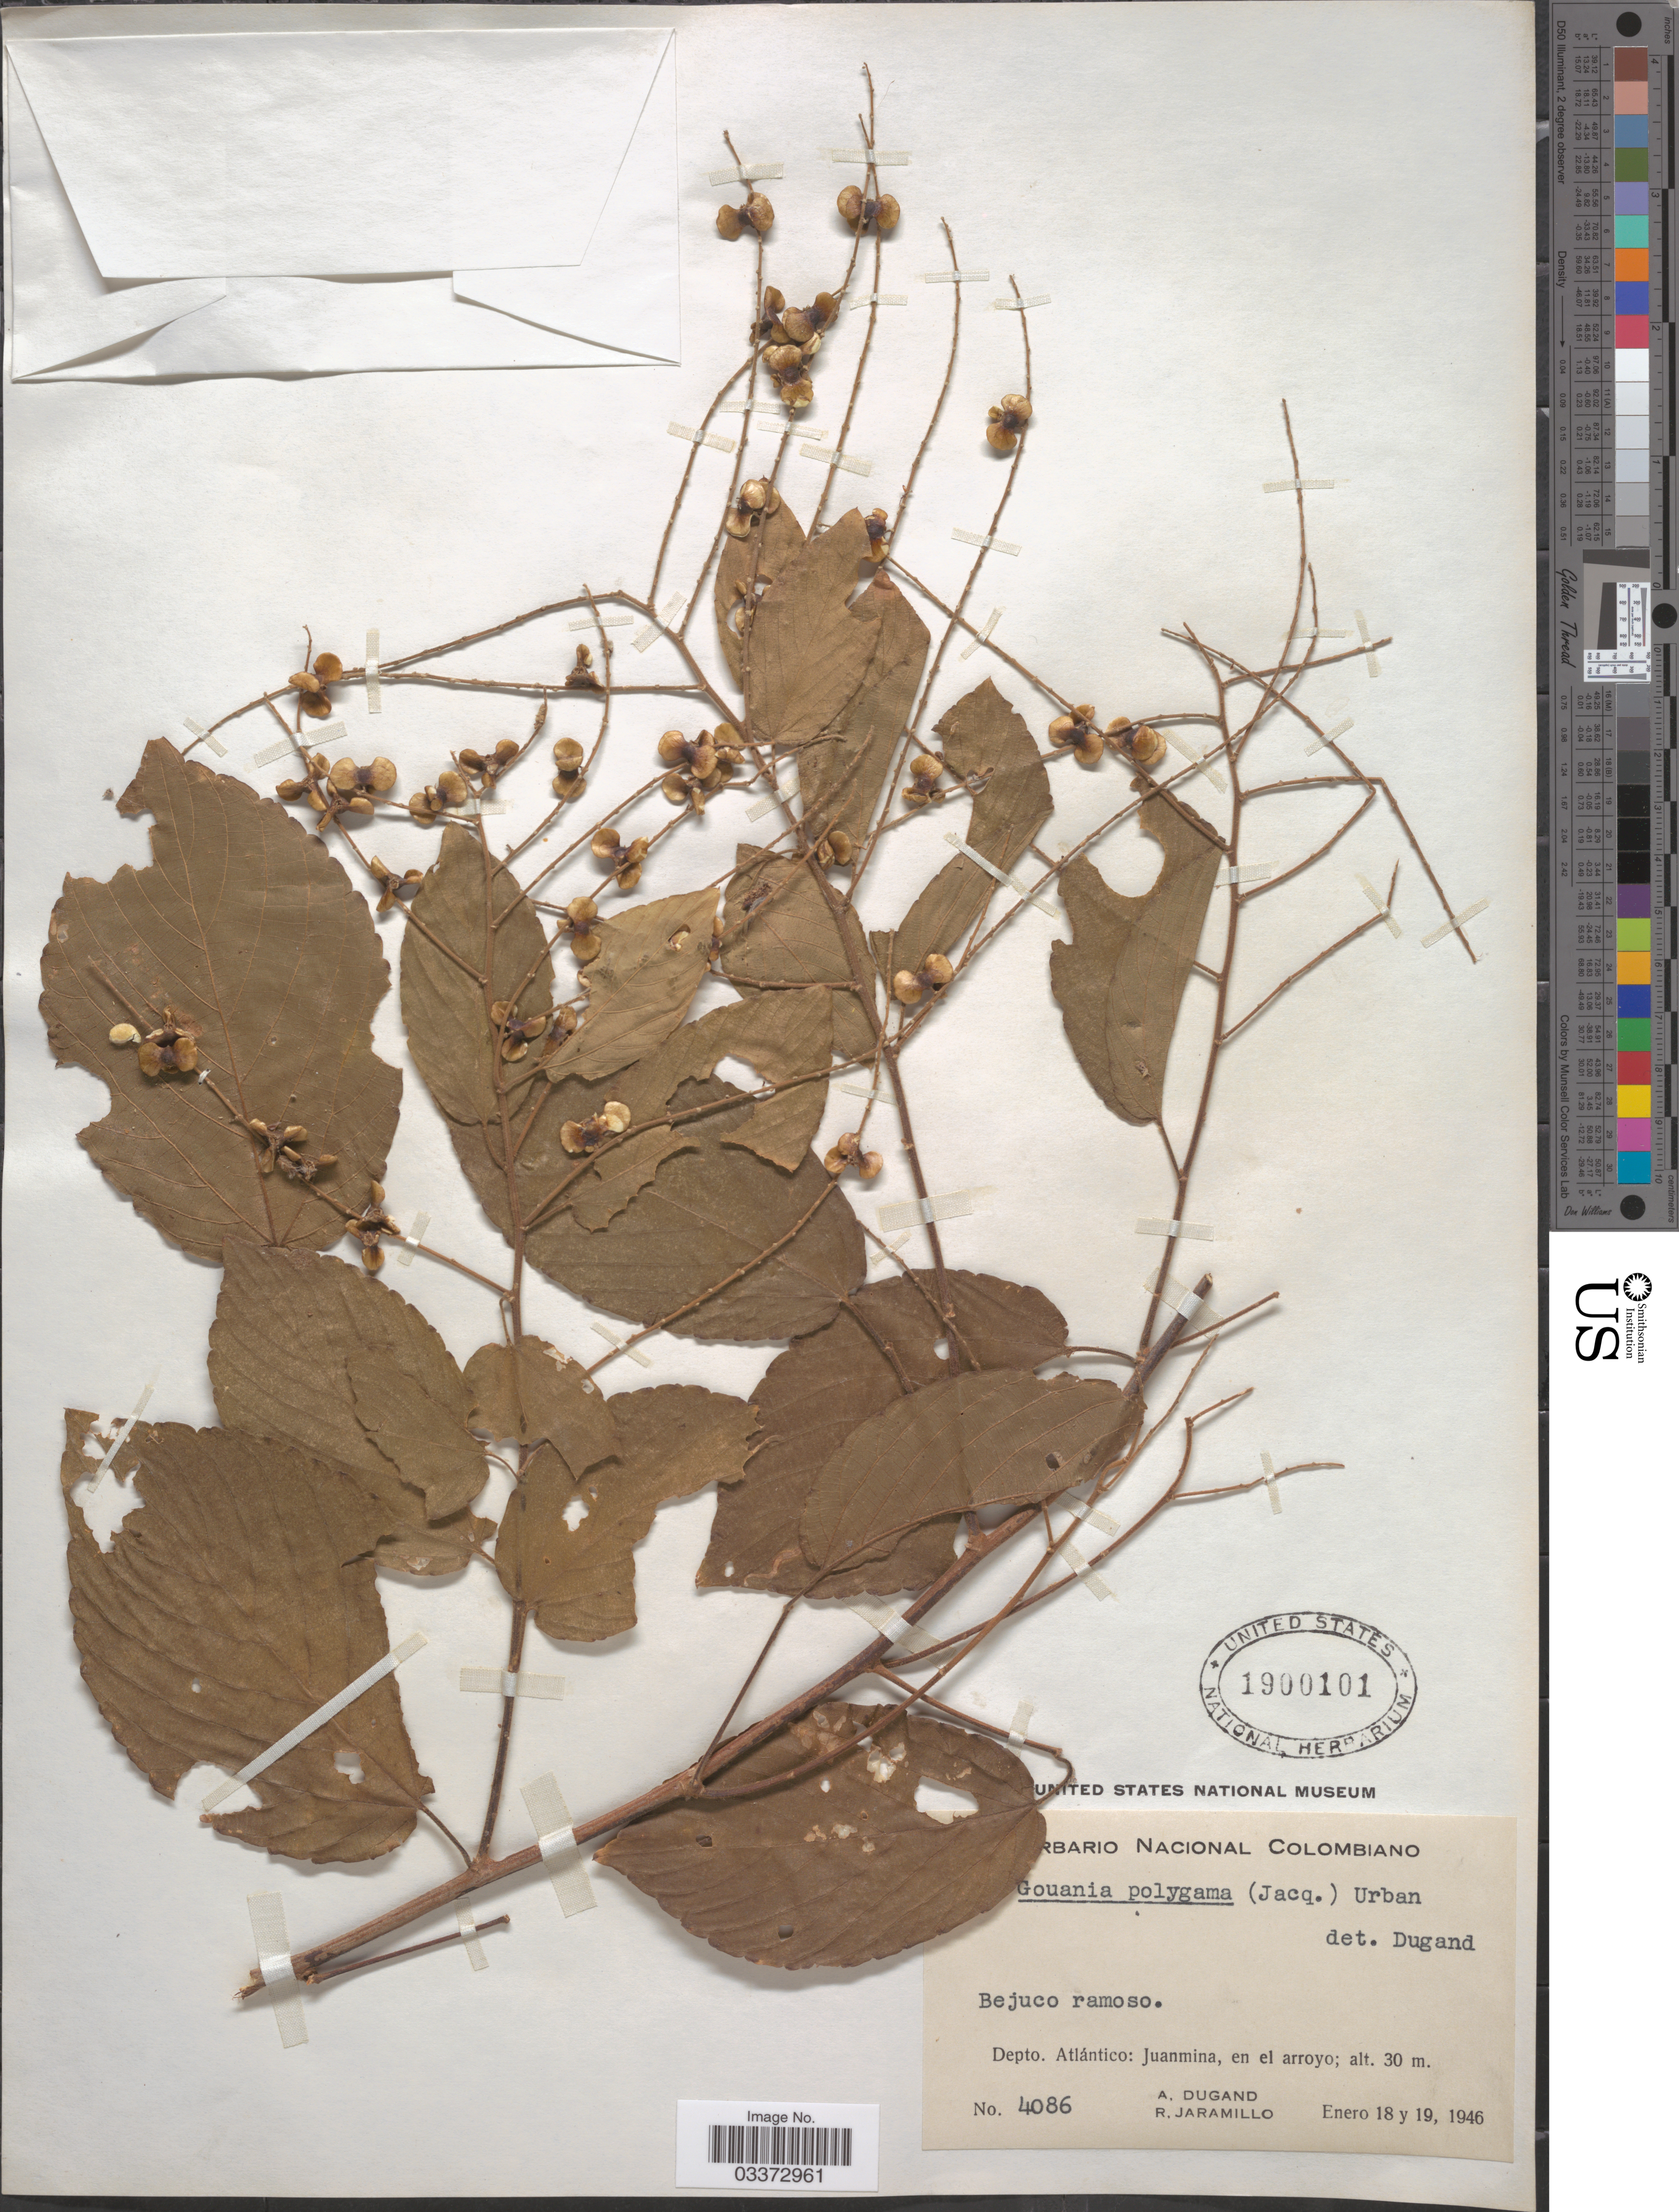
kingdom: Plantae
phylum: Tracheophyta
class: Magnoliopsida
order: Rosales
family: Rhamnaceae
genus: Gouania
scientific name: Gouania polygama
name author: (Jacq.) Urb.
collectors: A. Dugand & R. Jaramillo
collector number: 4086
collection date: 1946-01-18/1946-01-19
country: Colombia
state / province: Atlántico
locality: Depto. Atlántico: Juanmina, en el arroyo.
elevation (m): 30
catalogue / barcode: US 1900101